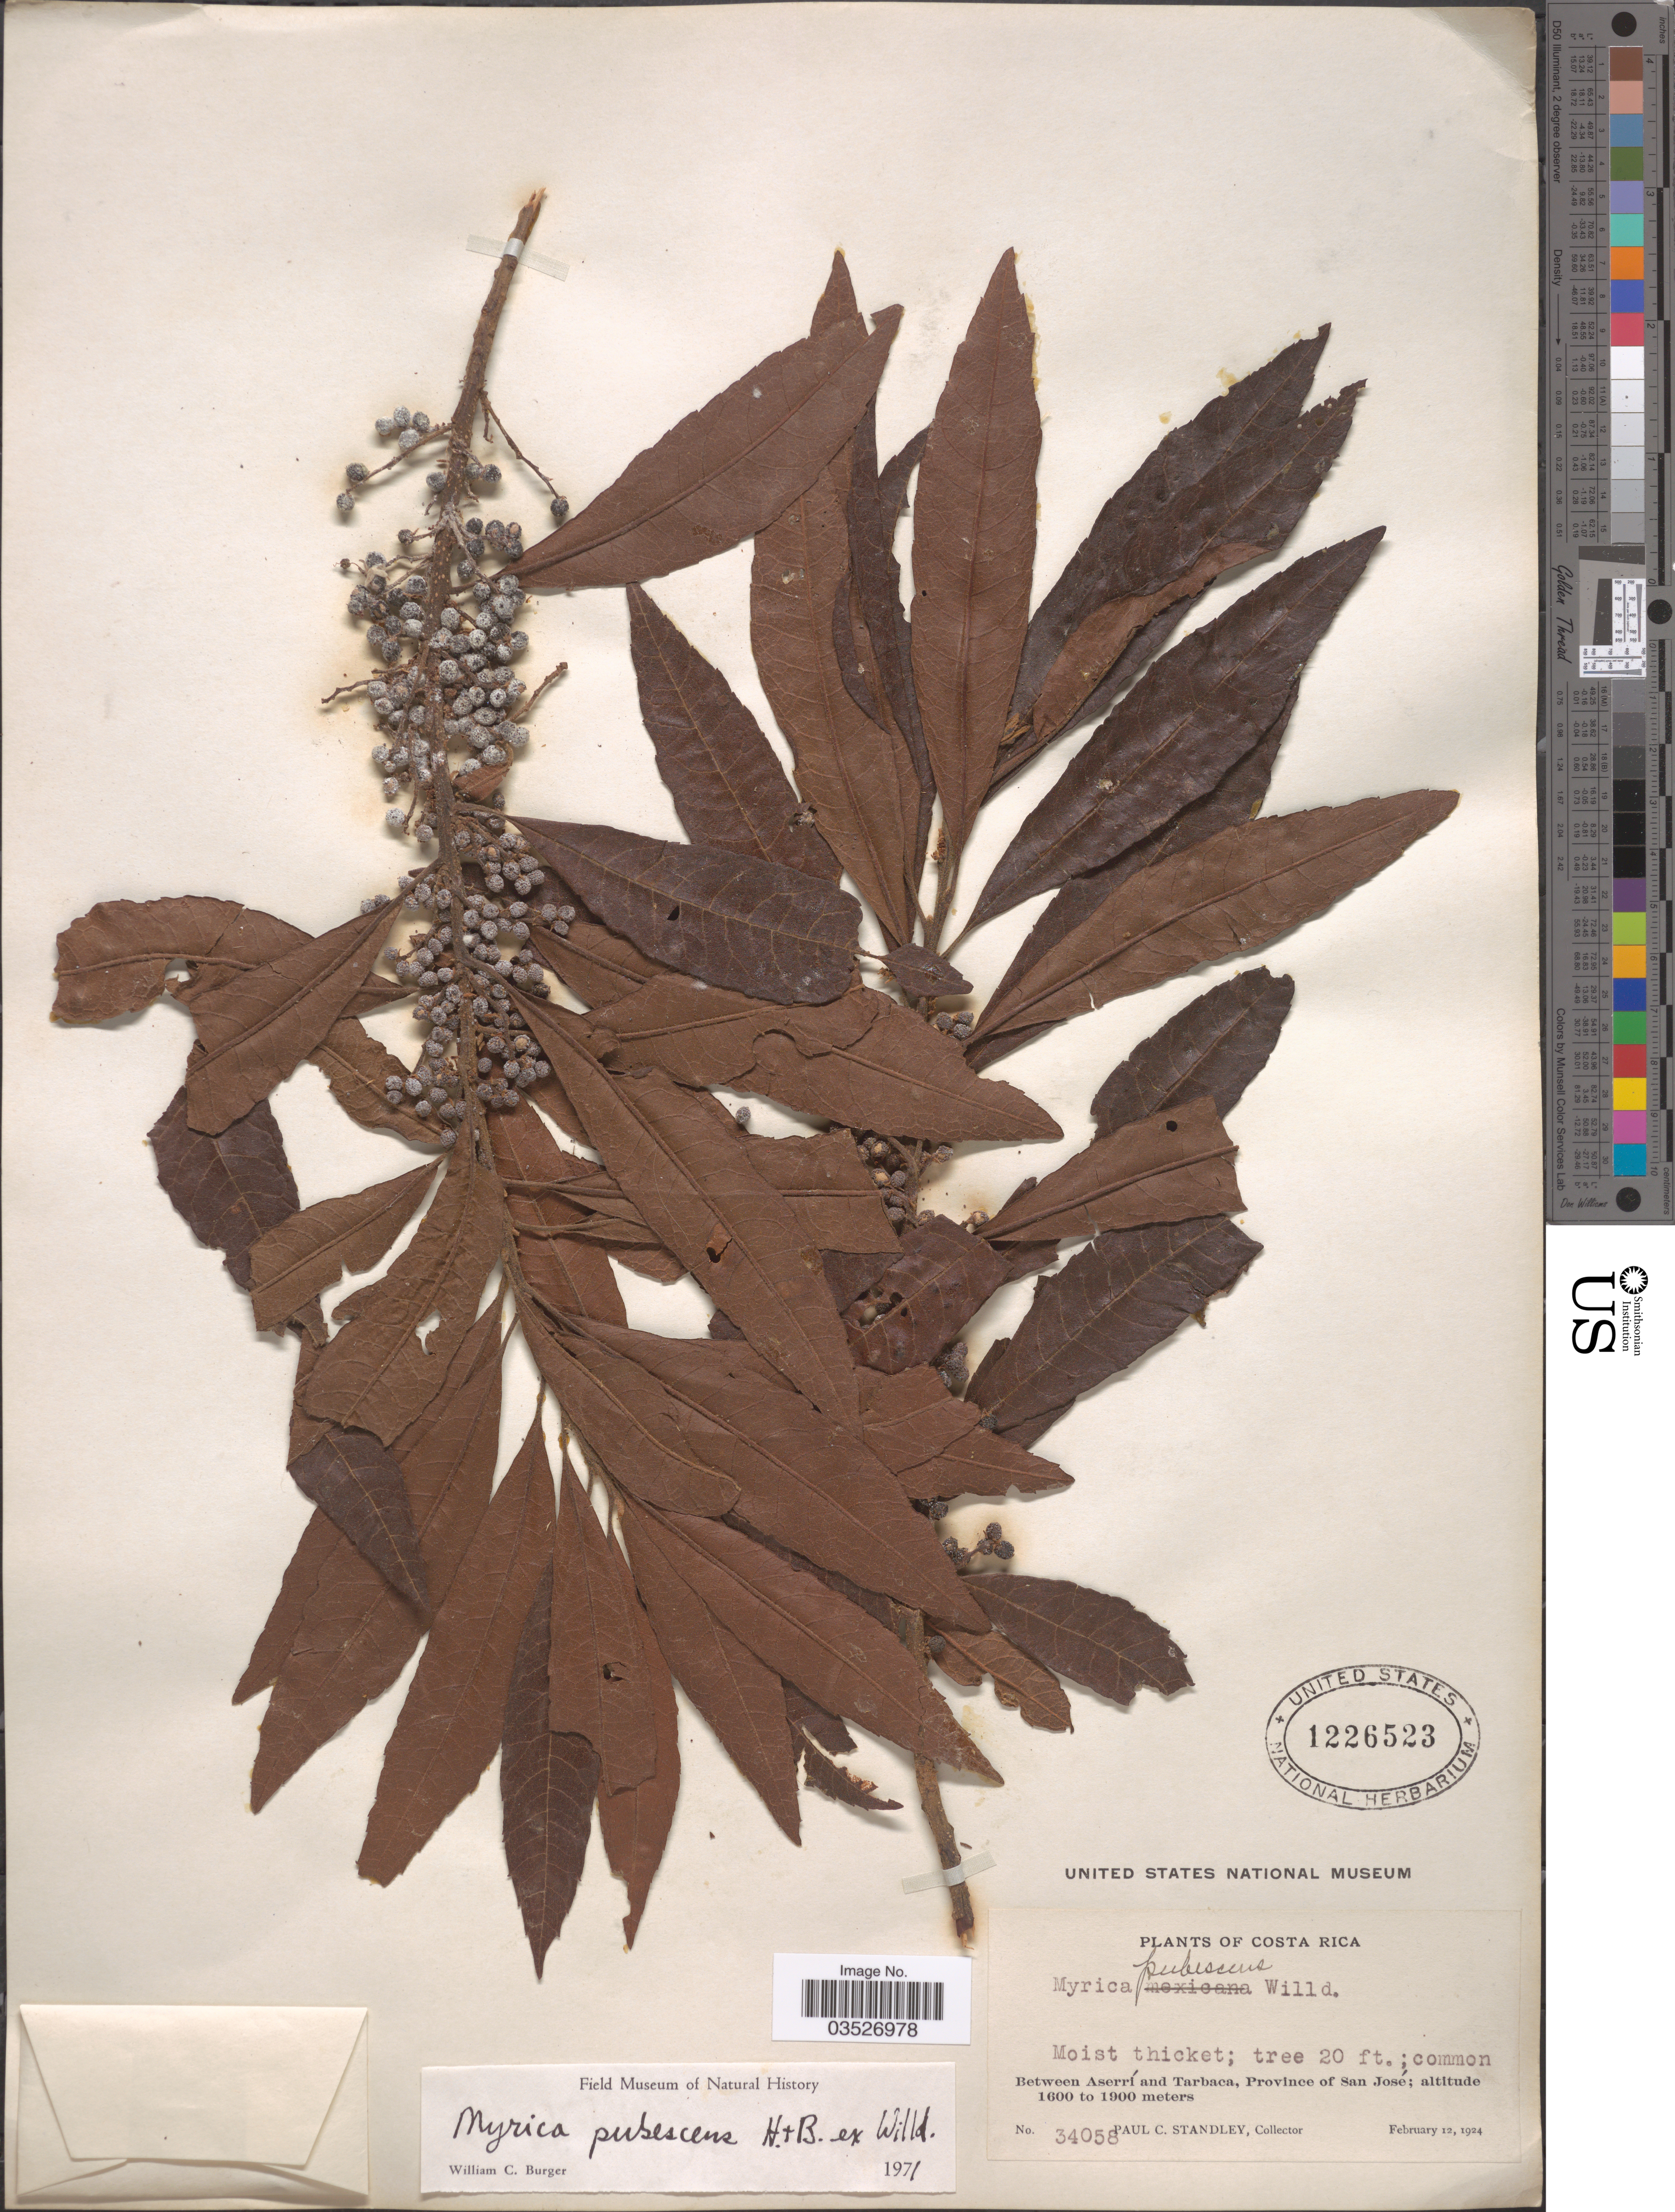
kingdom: Plantae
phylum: Tracheophyta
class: Magnoliopsida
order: Fagales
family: Myricaceae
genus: Myrica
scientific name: Myrica pubescens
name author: Humb. & Bonpl. ex Willd.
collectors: P. C. Standley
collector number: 34058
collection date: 1924-02-12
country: Costa Rica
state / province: San José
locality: Between Aserrí and Tarbaca.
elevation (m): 1600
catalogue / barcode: US 1226523